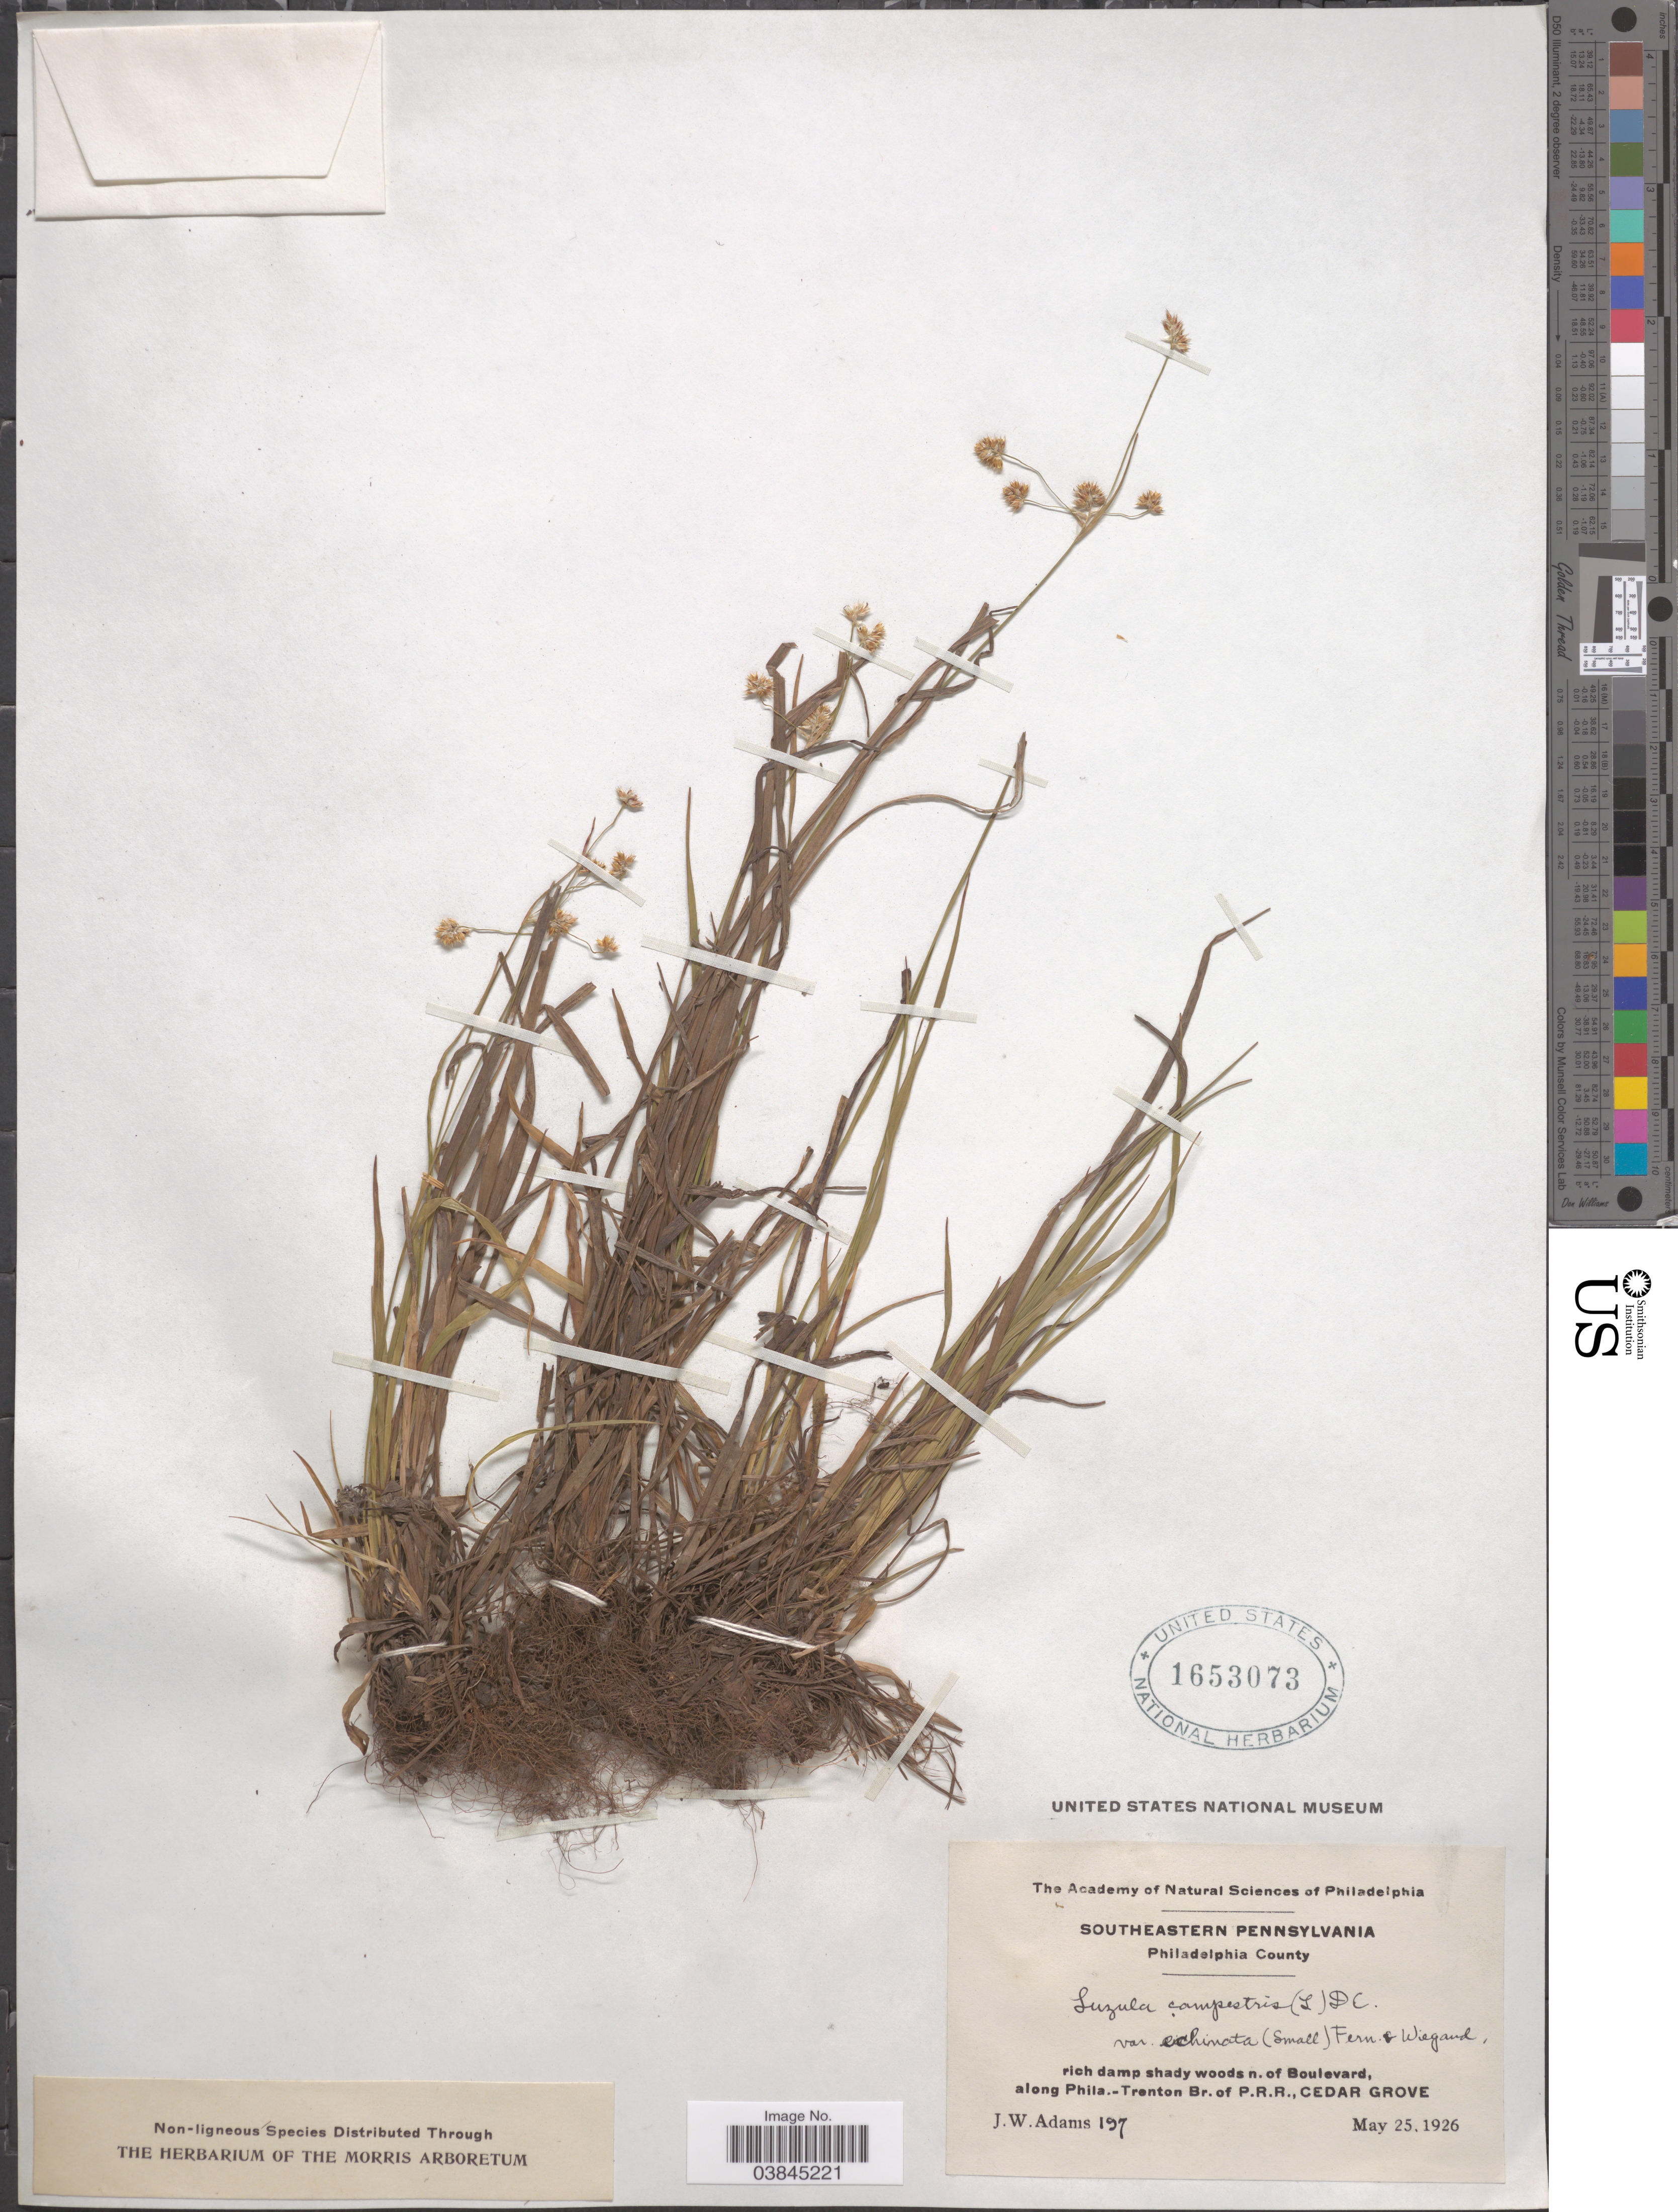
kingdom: Plantae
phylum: Tracheophyta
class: Liliopsida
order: Poales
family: Juncaceae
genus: Luzula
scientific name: Luzula campestris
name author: (L.) DC.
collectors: J. Adams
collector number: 197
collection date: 1926-05-25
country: United States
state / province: Pennsylvania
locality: Southeastern Pennsylvania. Philadelphia County. N. of Boulevard, along Phila.-Trenton Br. of P.R.R., Cedar Grove.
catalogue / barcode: US 1653073